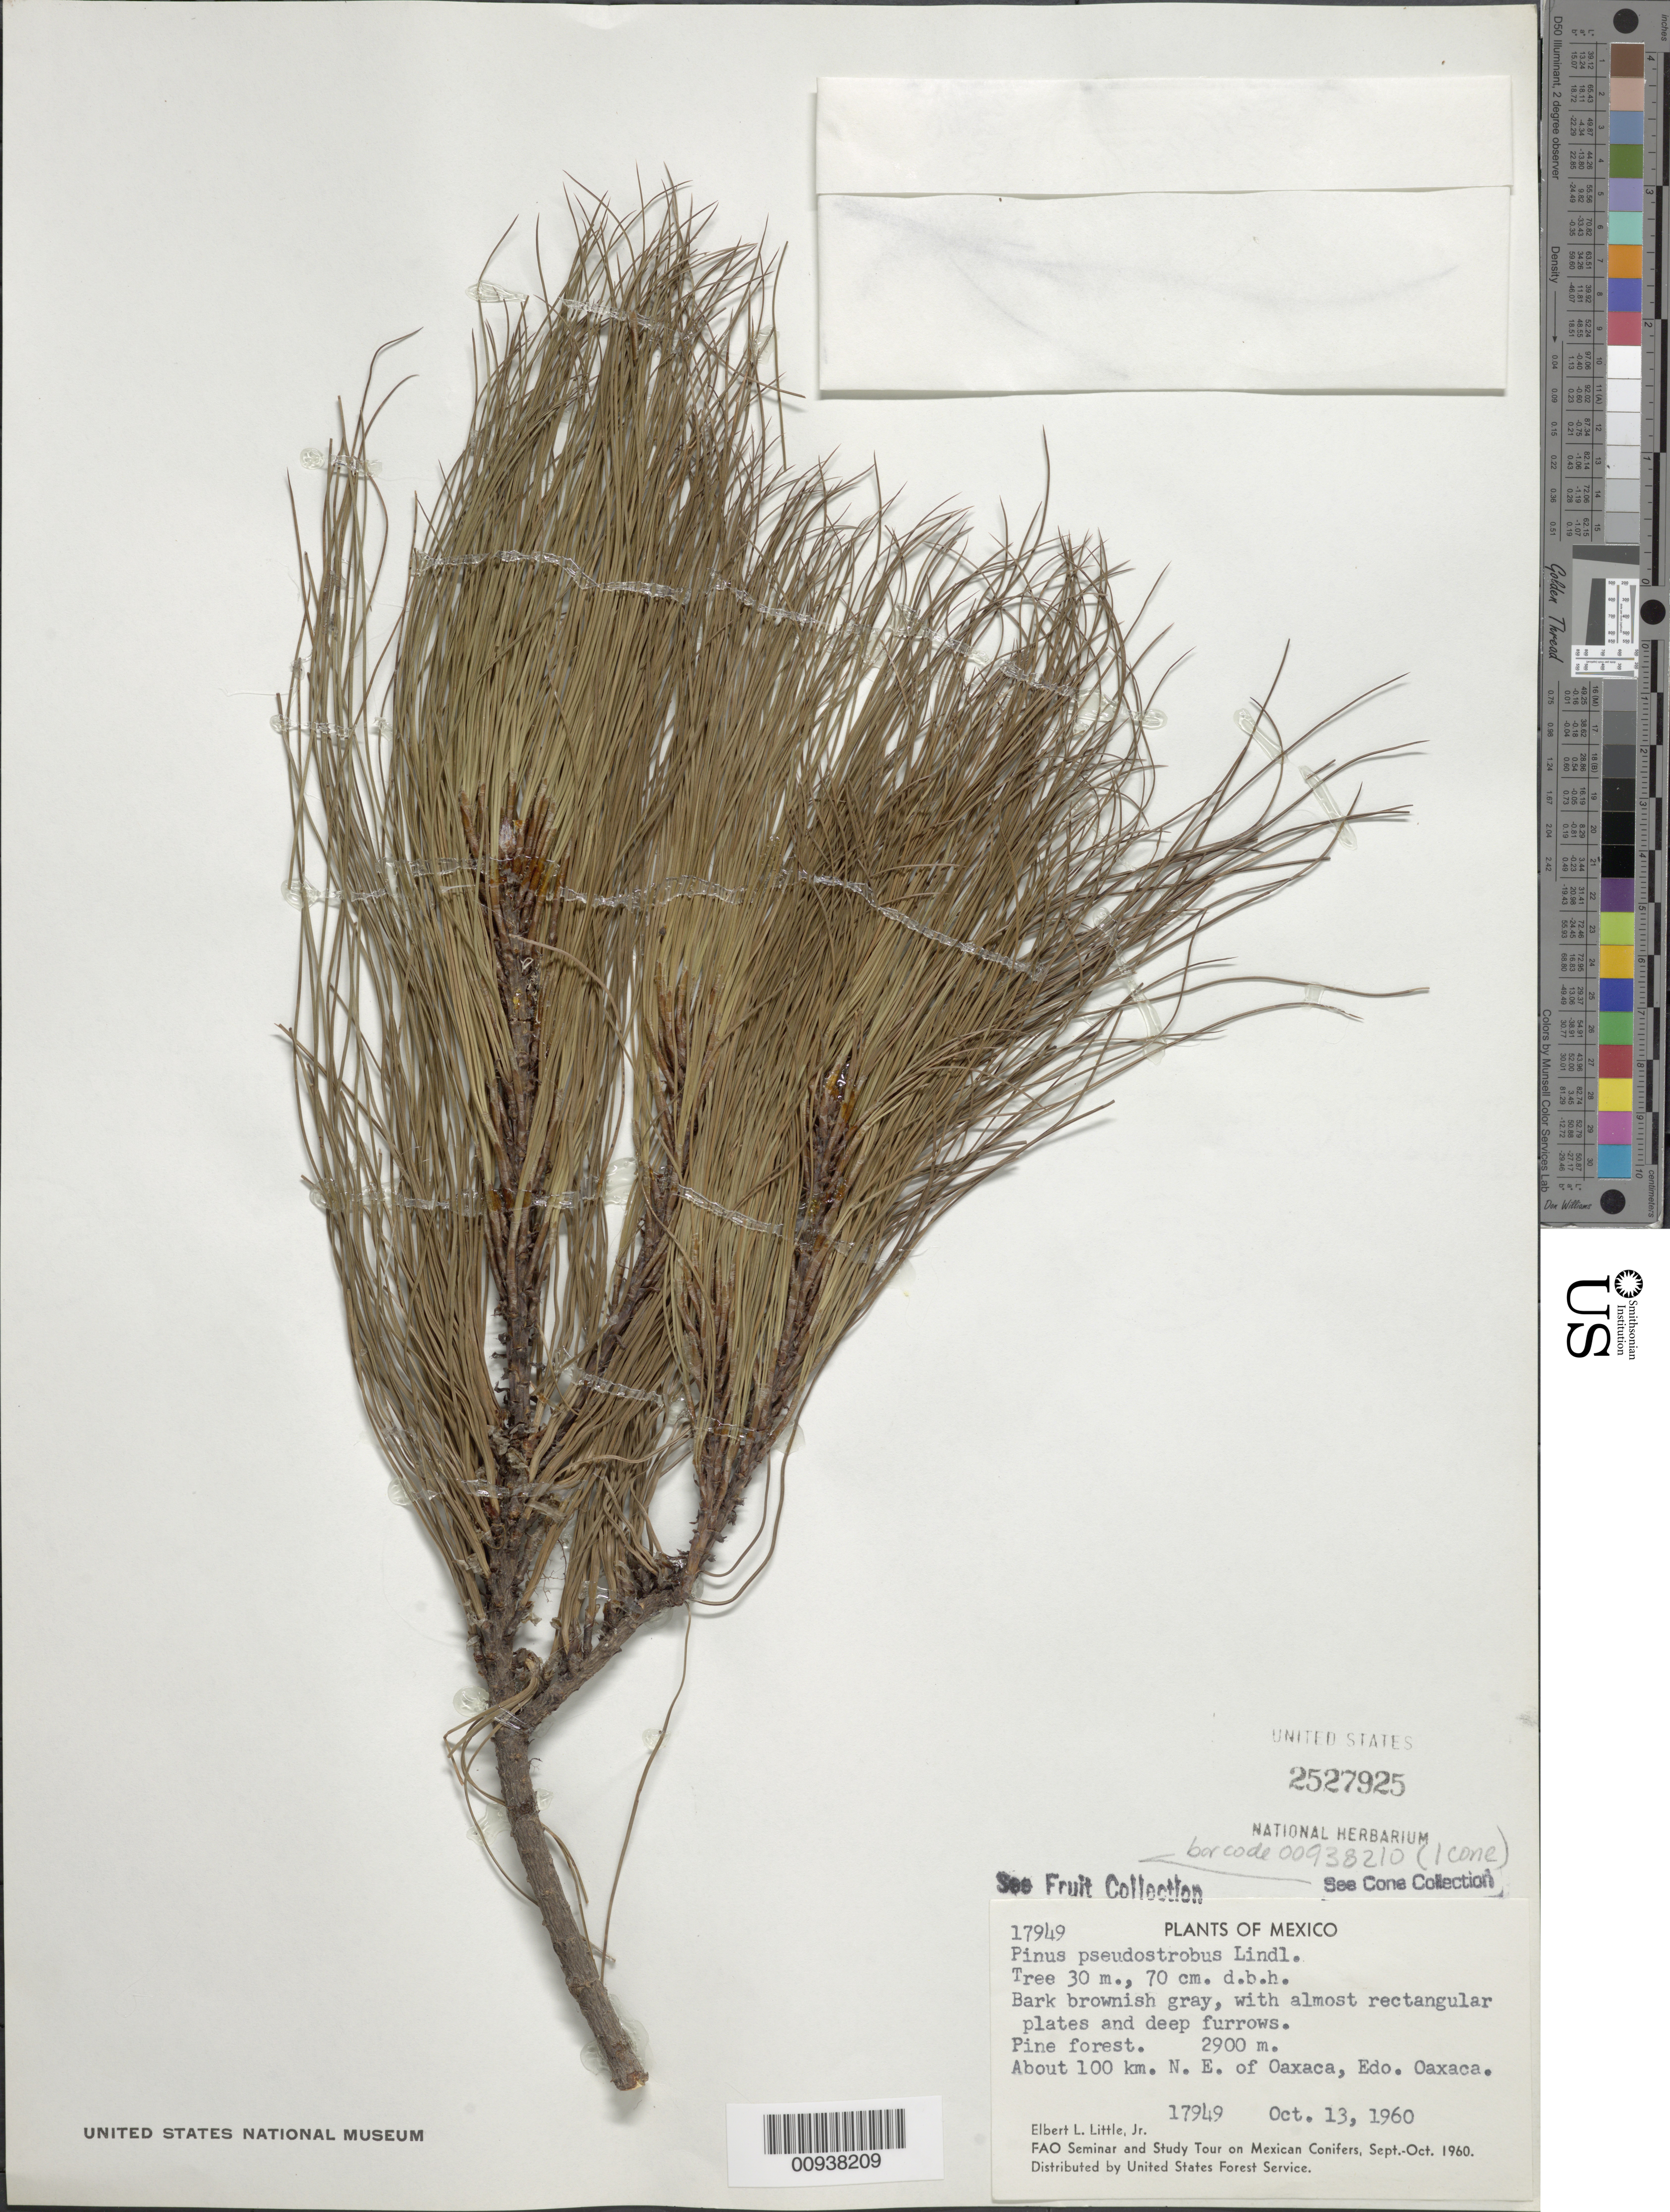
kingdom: Plantae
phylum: Tracheophyta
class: Pinopsida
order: Pinales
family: Pinaceae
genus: Pinus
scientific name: Pinus pseudostrobus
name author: Lindl.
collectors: E. L. Little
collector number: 17949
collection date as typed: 13 Oct 1960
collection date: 1960-10-13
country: Mexico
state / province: Oaxaca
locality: About 100 km. NE of Oaxaca, Edo. Oaxaca.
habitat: Pine forest.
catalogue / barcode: US 2527925